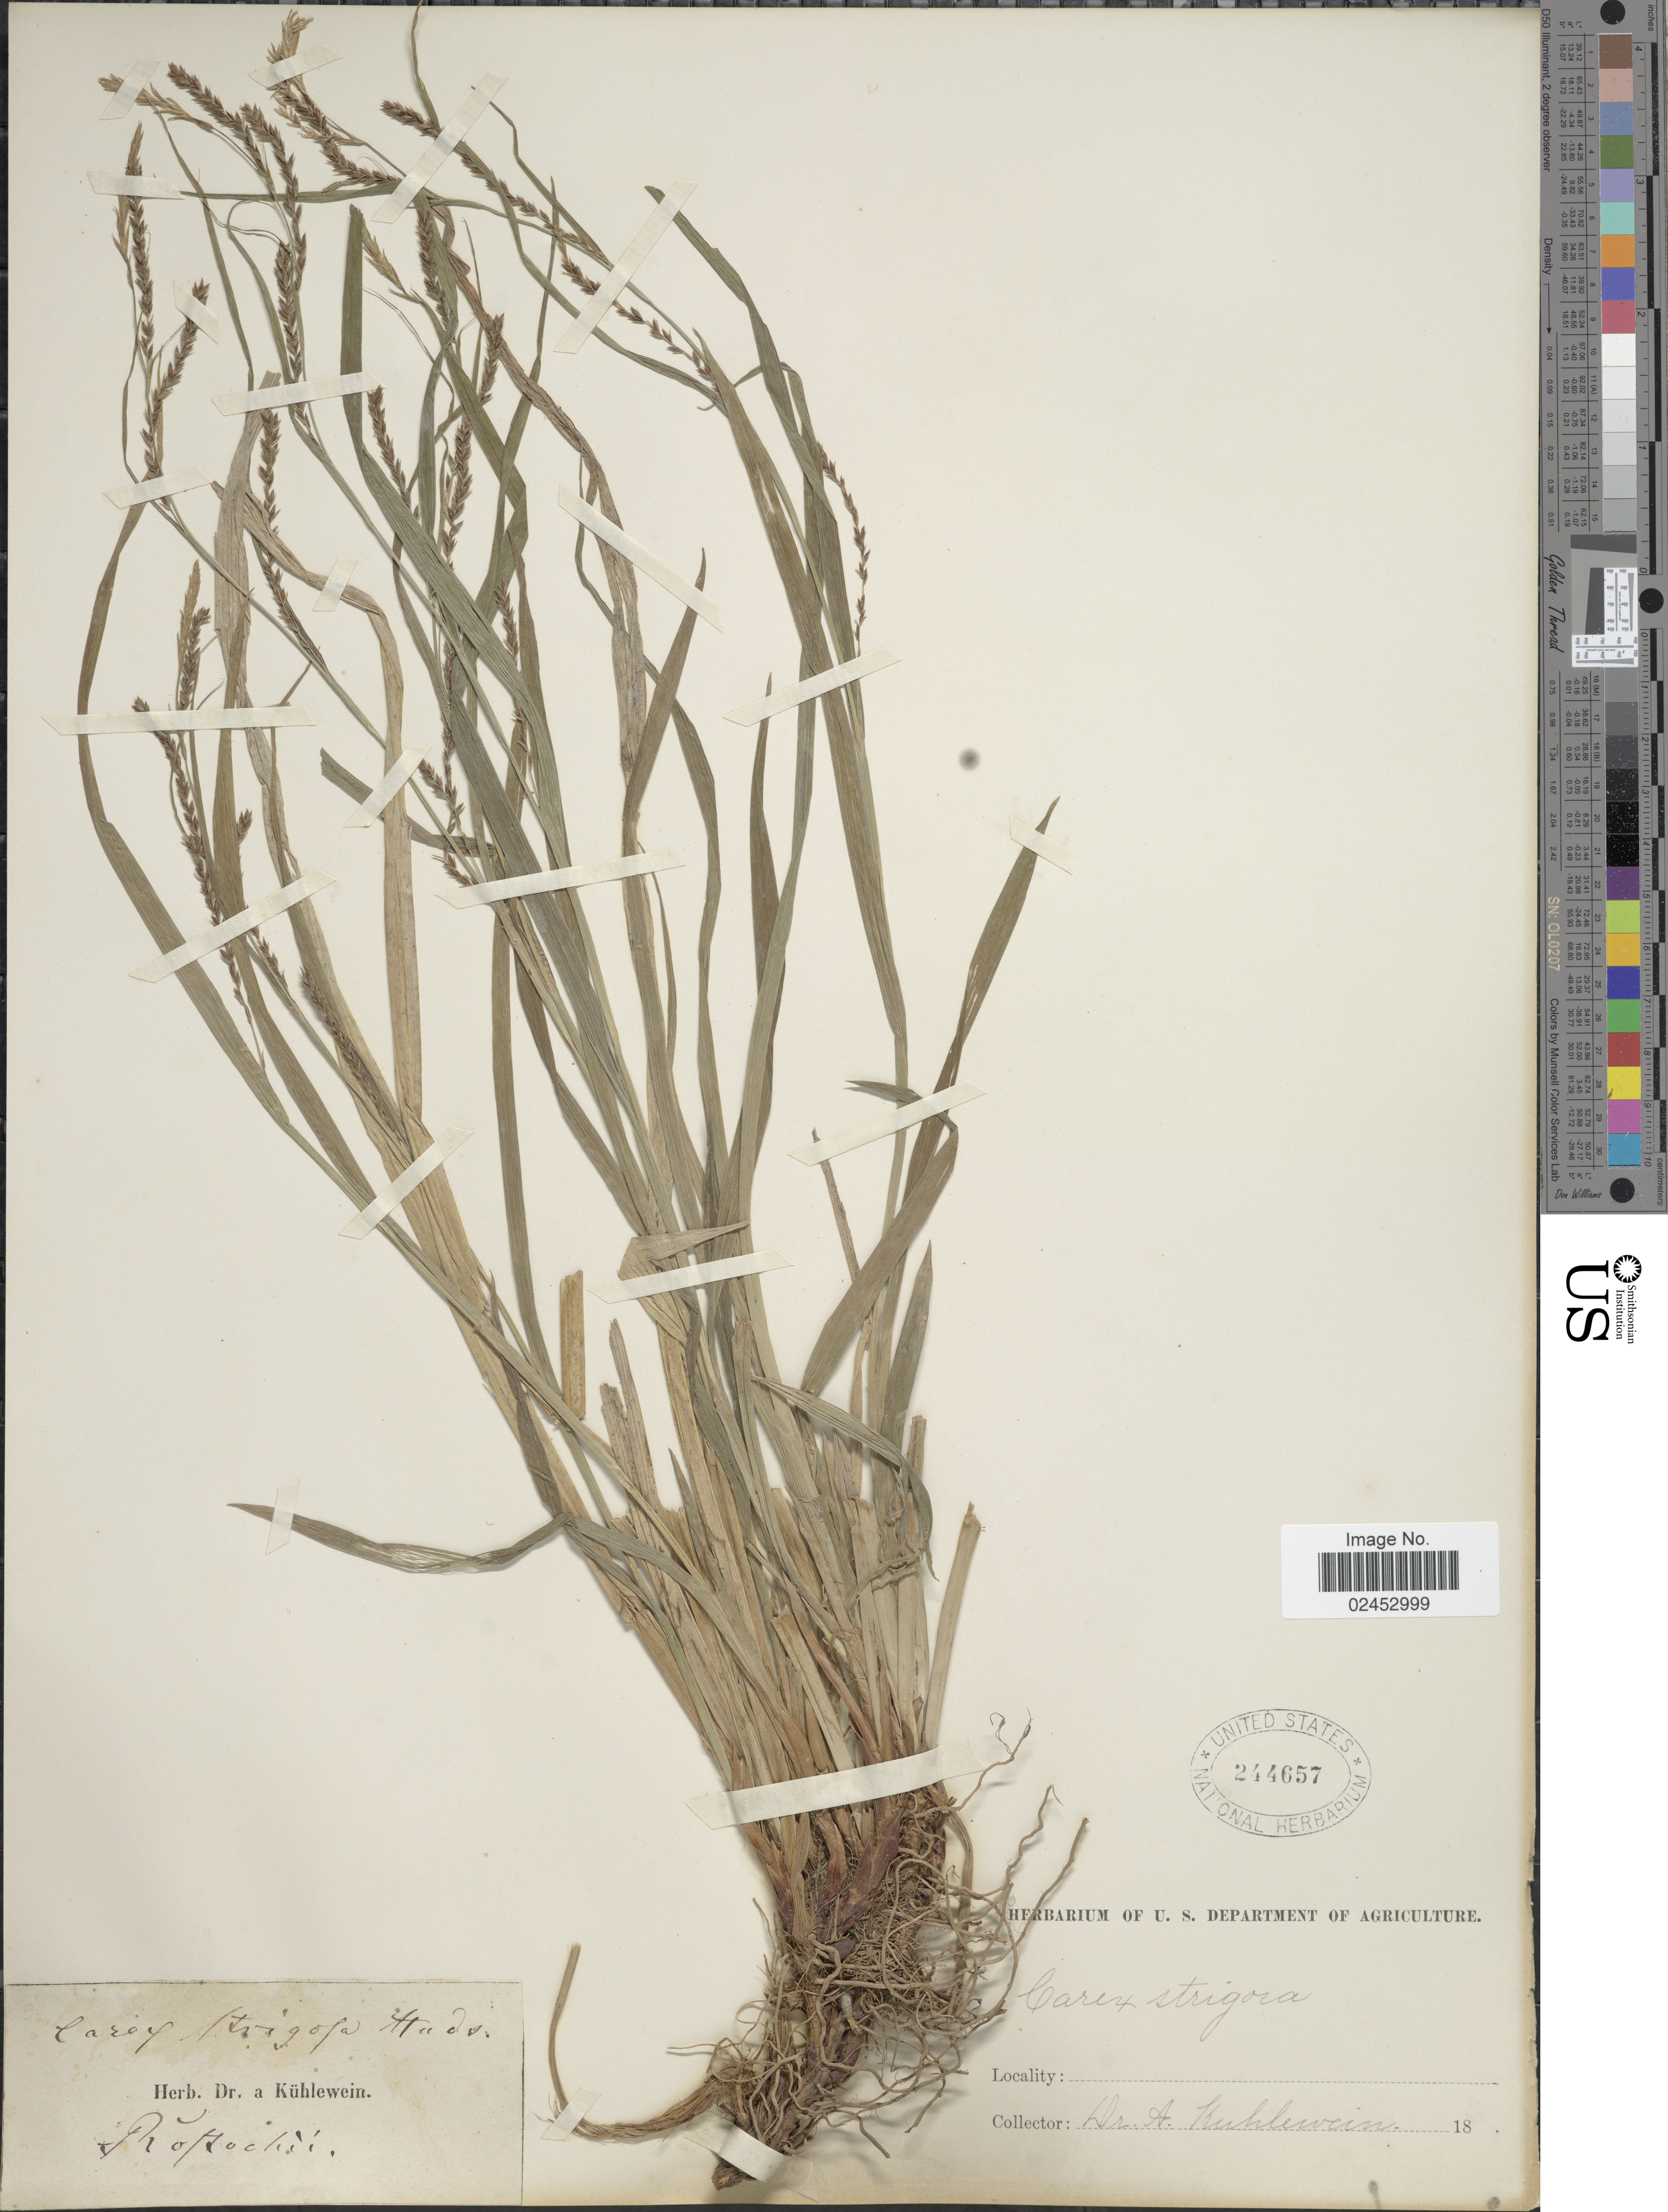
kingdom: Plantae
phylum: Tracheophyta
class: Liliopsida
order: Poales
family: Cyperaceae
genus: Carex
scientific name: Carex strigosa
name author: Huds.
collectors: A. Kühlewein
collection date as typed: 18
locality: ProHochii. [interpreted]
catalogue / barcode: US 244657